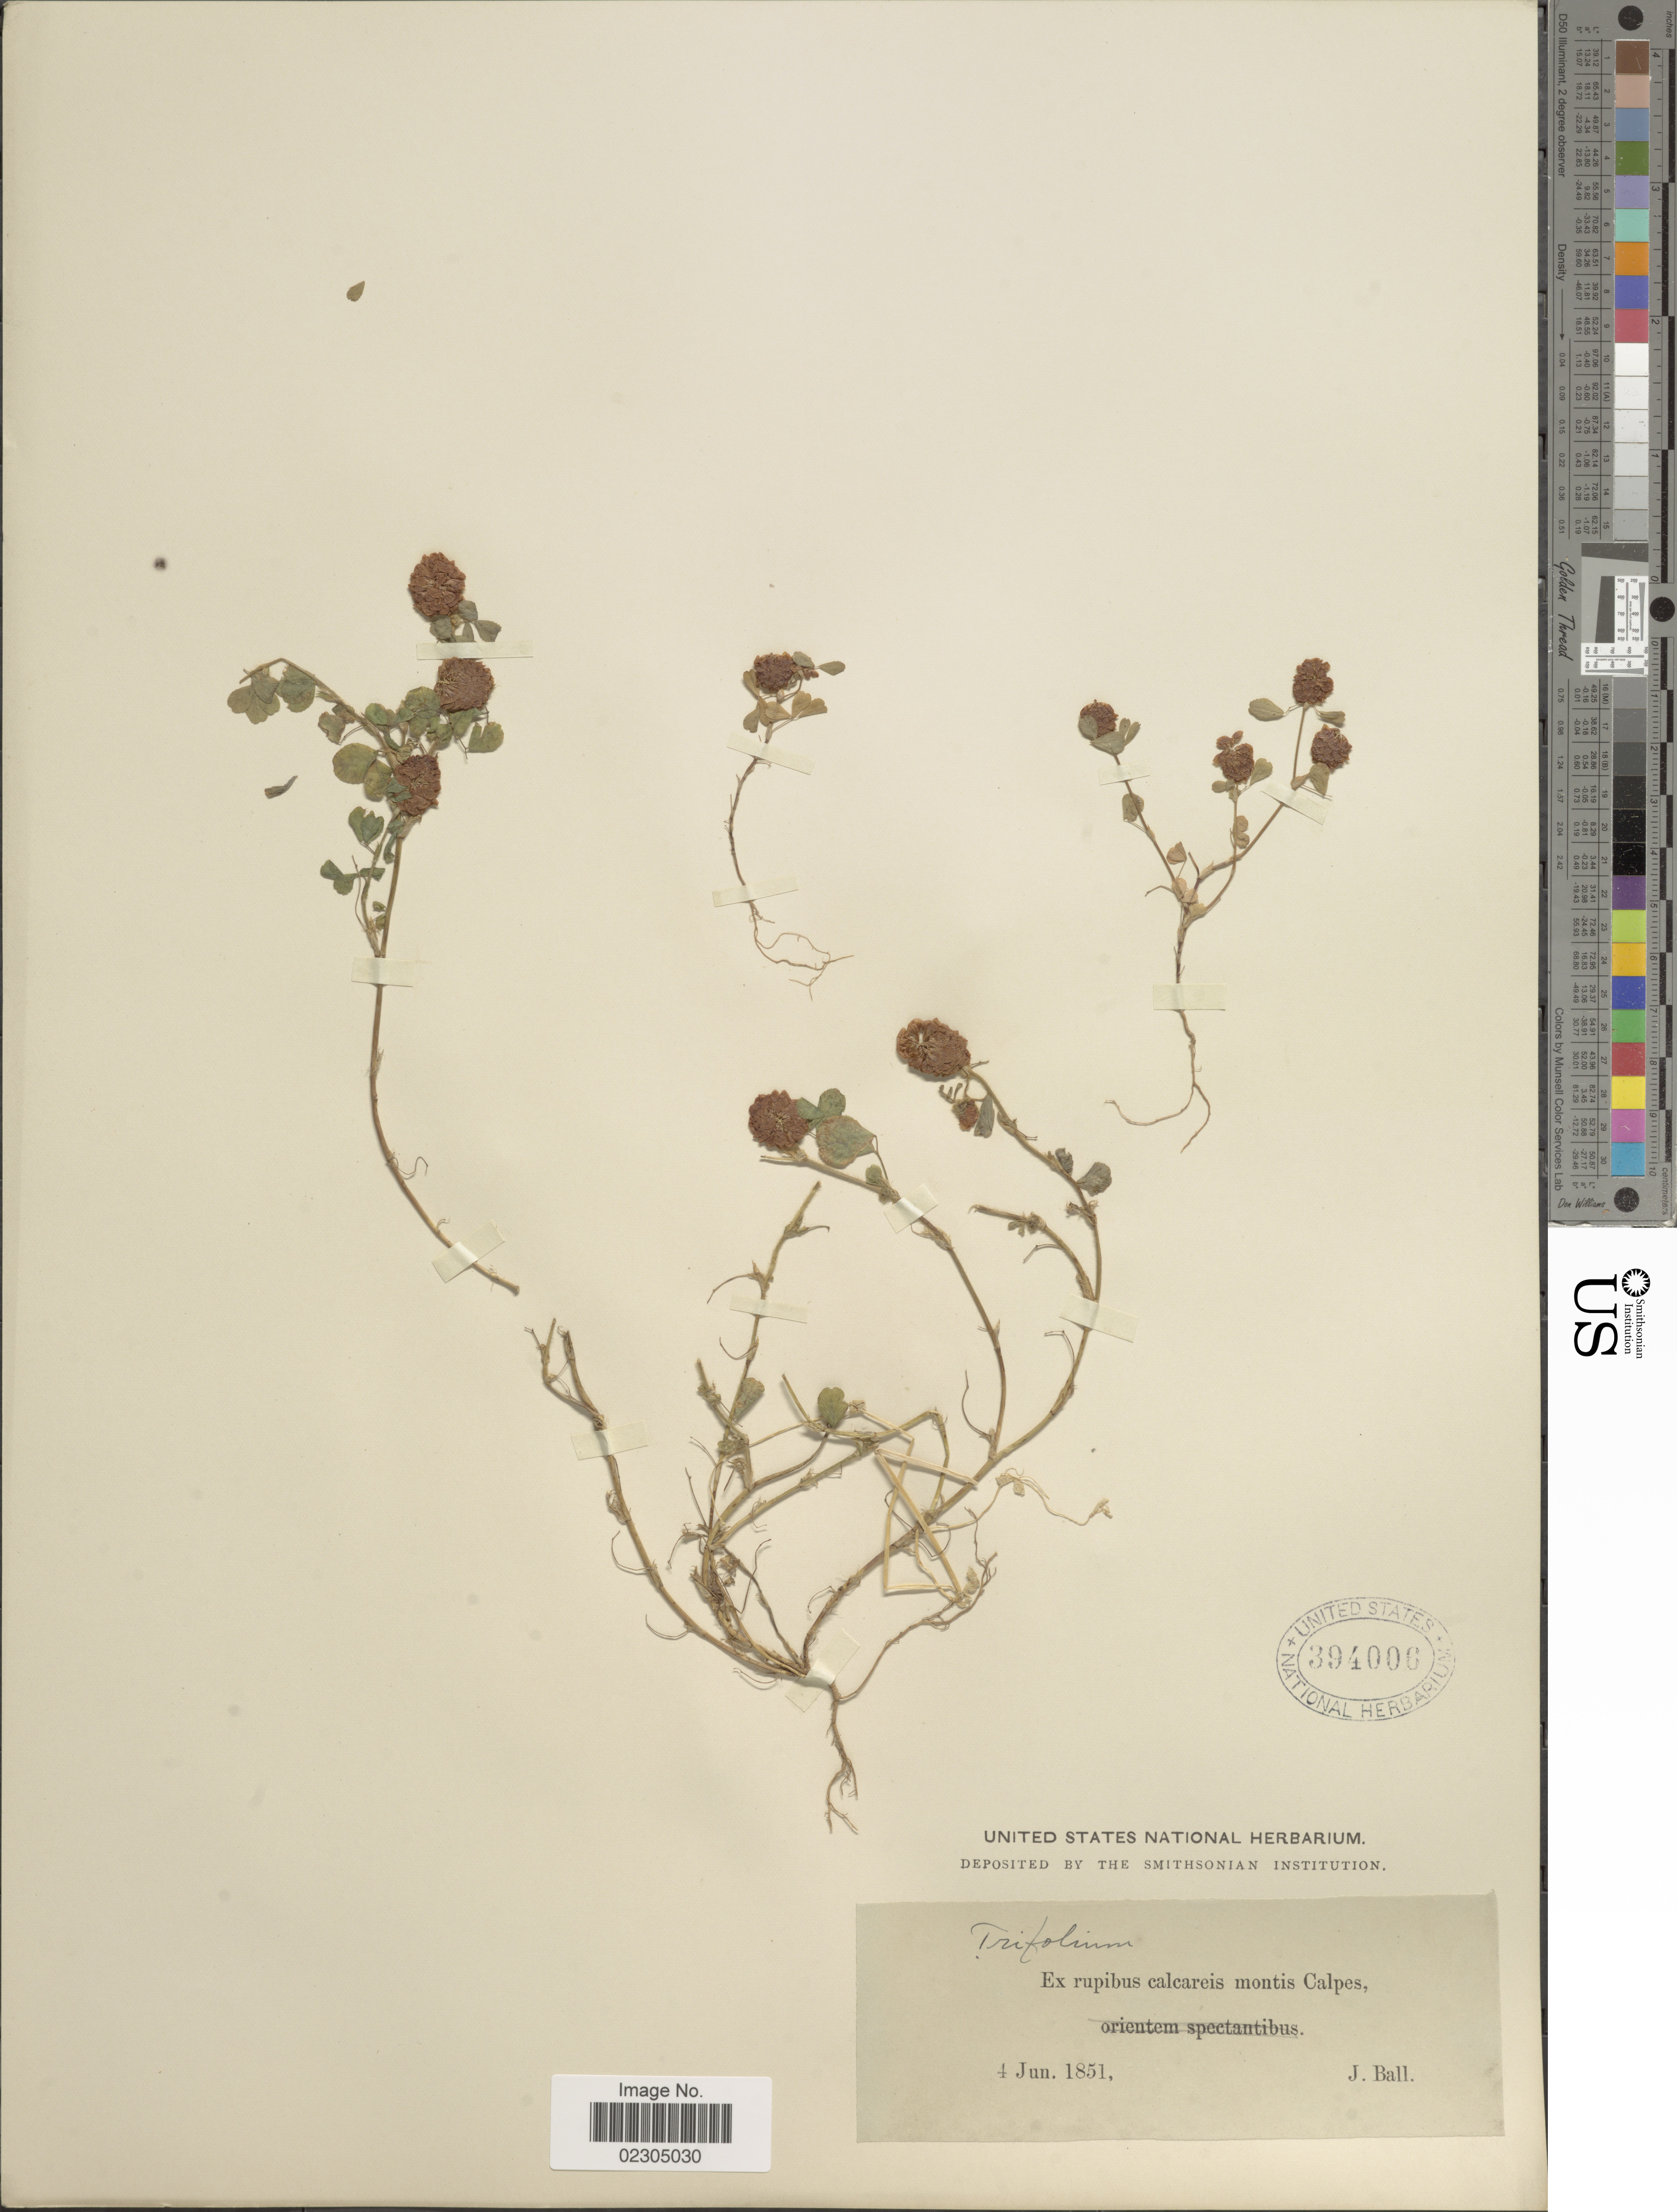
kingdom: Plantae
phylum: Tracheophyta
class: Magnoliopsida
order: Fabales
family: Fabaceae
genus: Trifolium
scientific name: Trifolium sp.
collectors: J. Ball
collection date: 1851-06-04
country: Spain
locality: Ex rupibus calcareis montis Calpes.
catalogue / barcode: US 394006